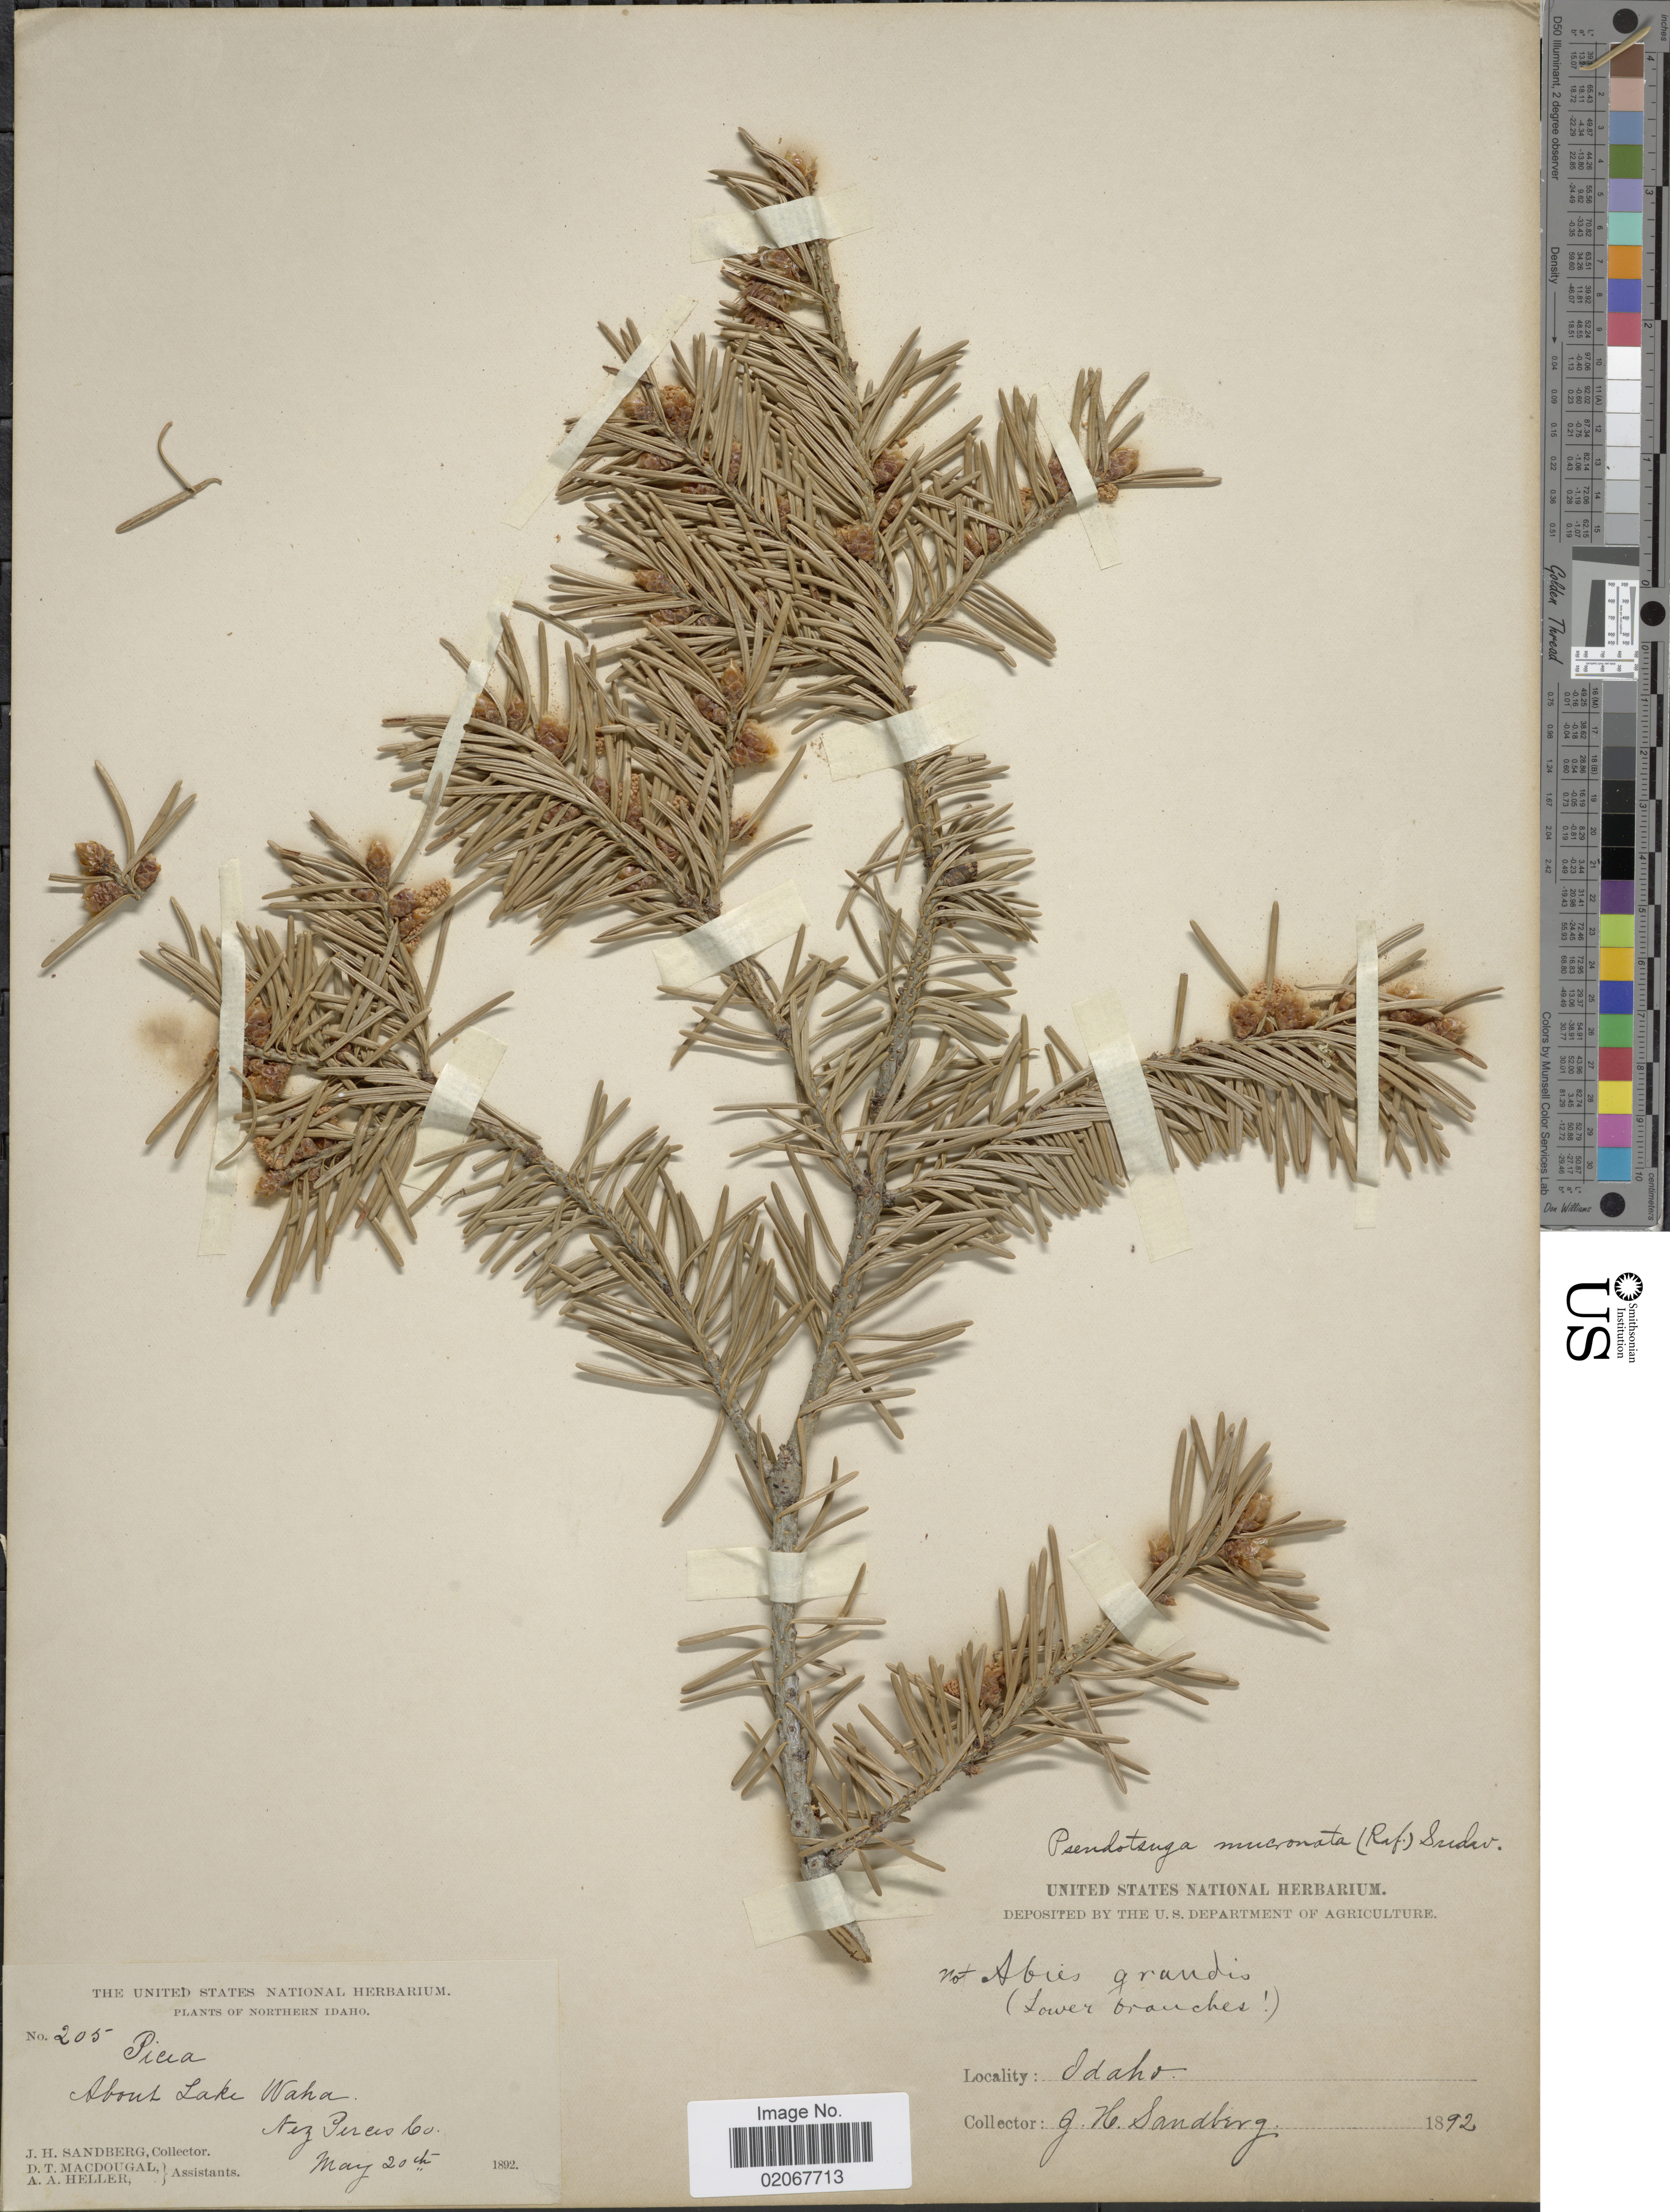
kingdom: Plantae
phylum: Tracheophyta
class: Pinopsida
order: Pinales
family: Pinaceae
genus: Pseudotsuga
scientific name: Pseudotsuga menziesii var. glauca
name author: (Beissn.) Franco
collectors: J. H. Sandberg, D. T. MacDougal & A. A. Heller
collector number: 205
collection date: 1892-05-20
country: United States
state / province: Idaho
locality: Northern Idaho. About Lake Waha. Nez Perce Co.